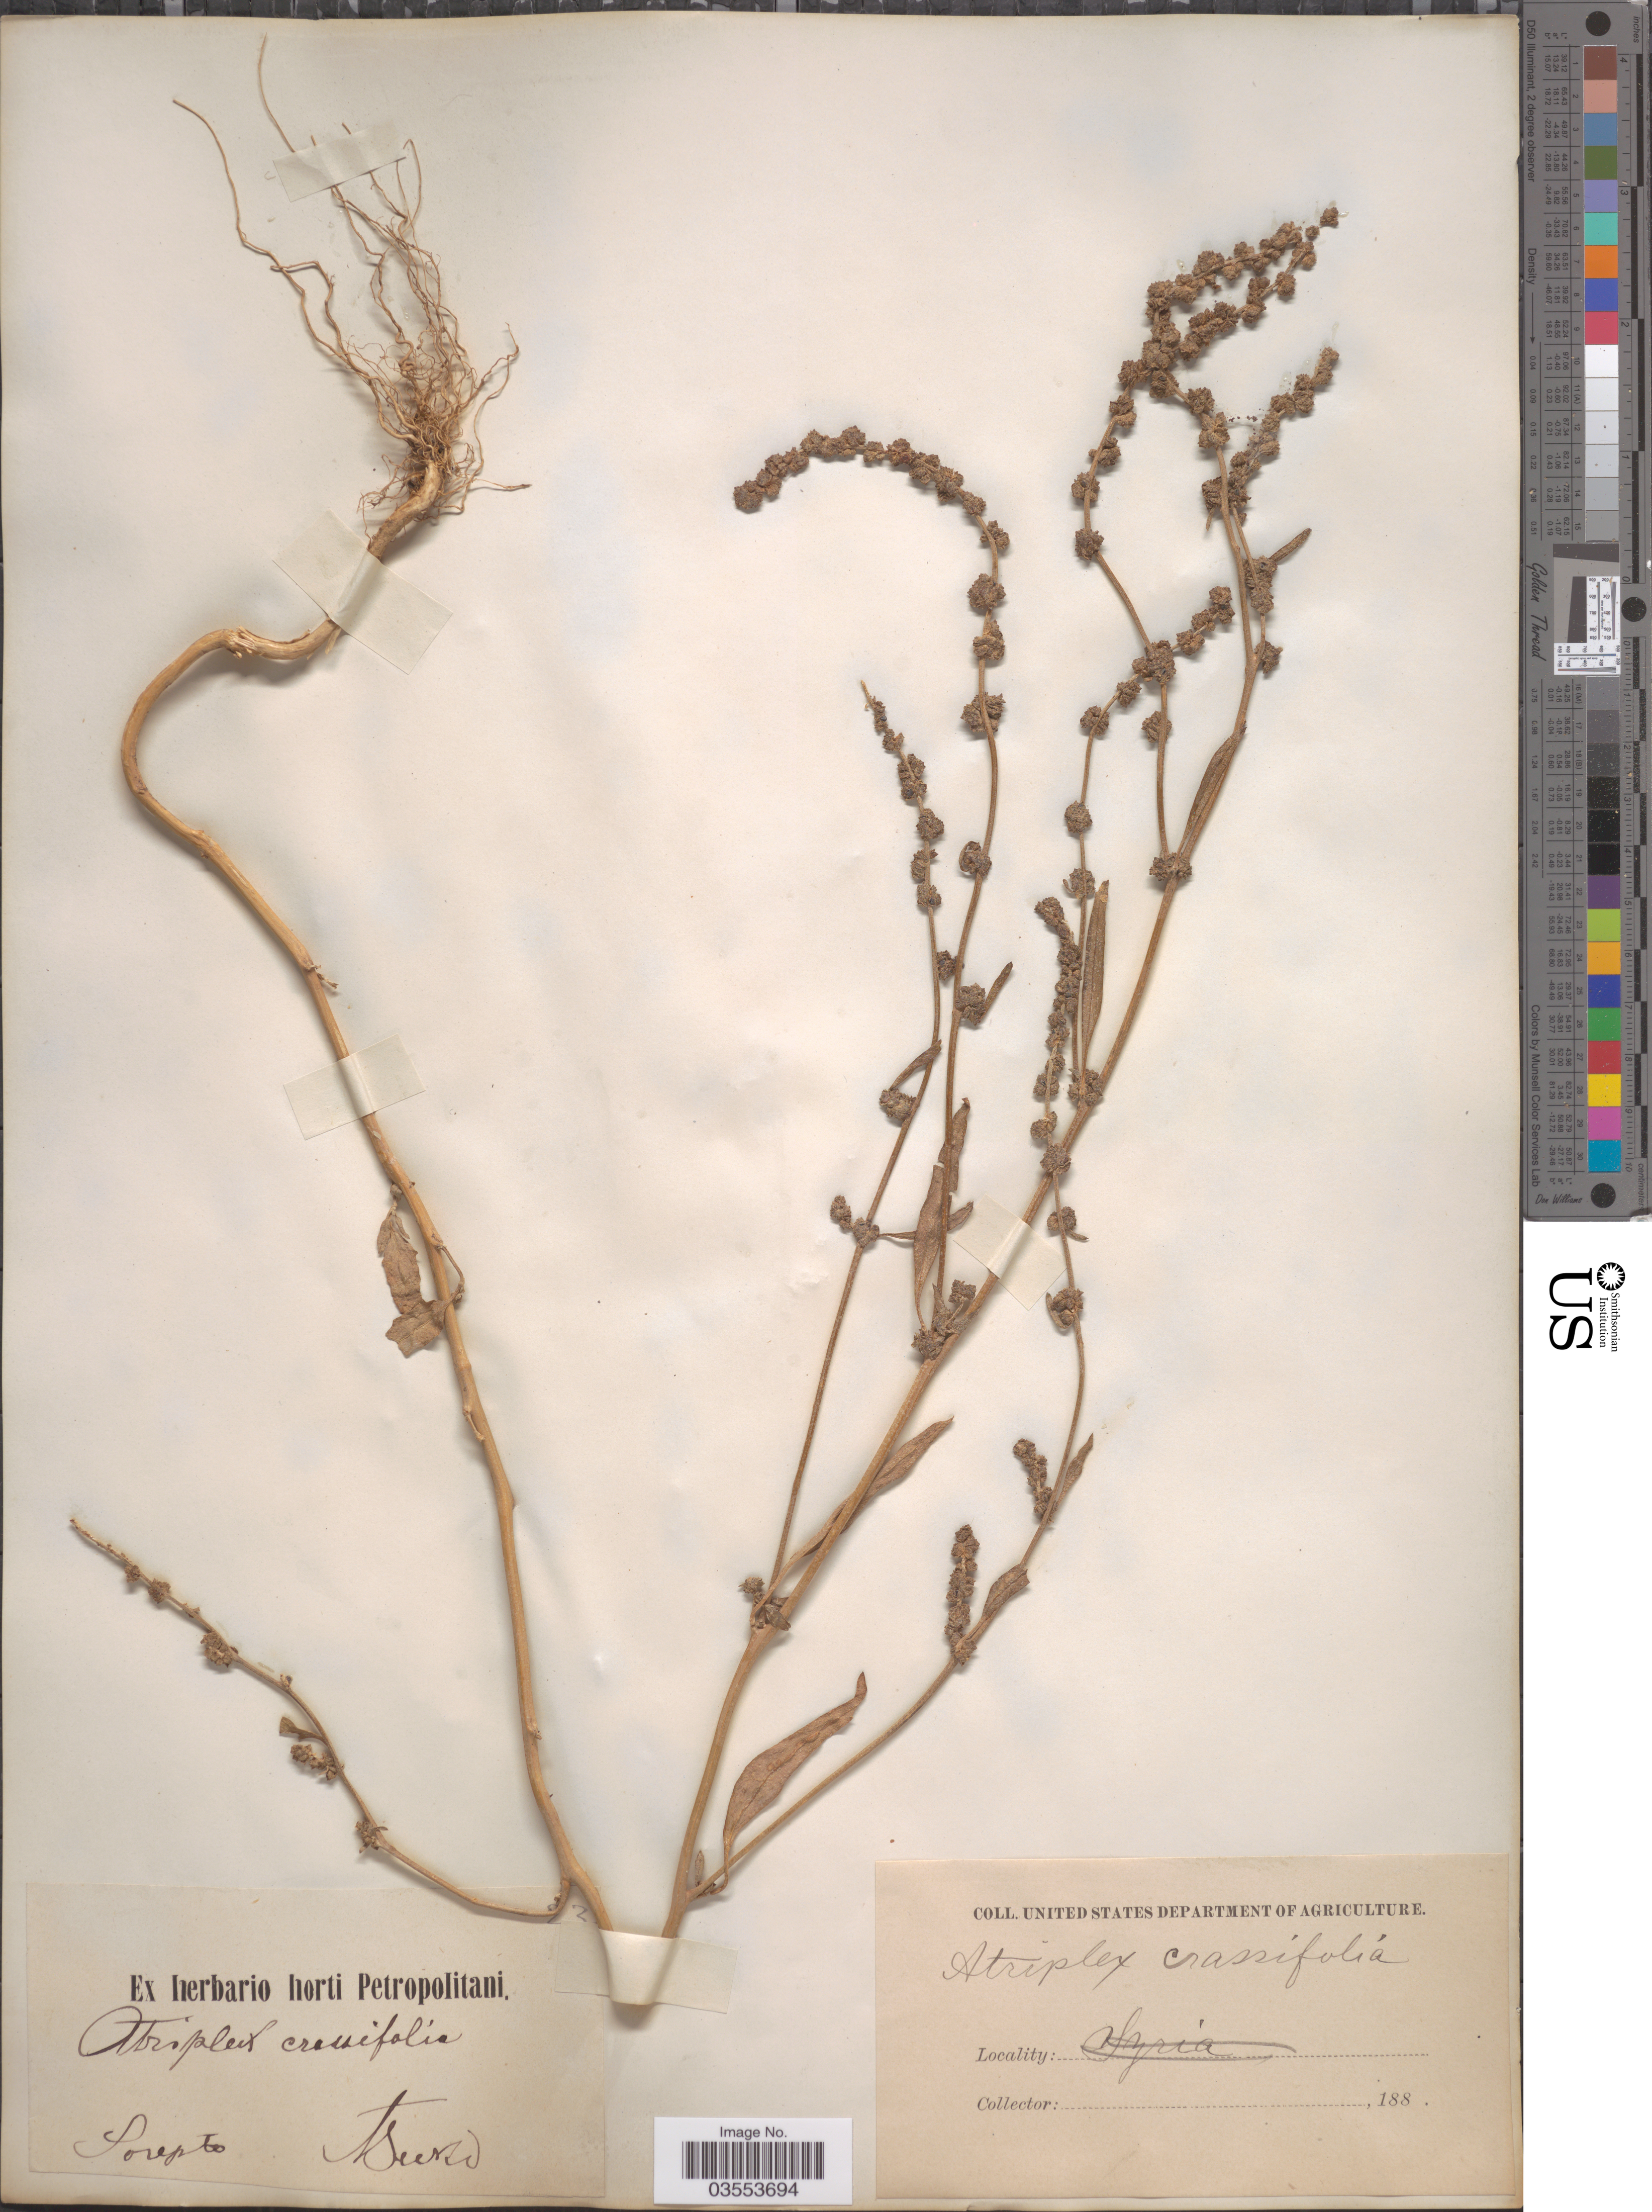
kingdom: Plantae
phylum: Tracheophyta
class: Magnoliopsida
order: Caryophyllales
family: Amaranthaceae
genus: Atriplex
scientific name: Atriplex crassifolia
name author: Ledeb.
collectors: -. Becker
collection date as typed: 188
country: Russian Federation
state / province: Volgograd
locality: Sarepta.